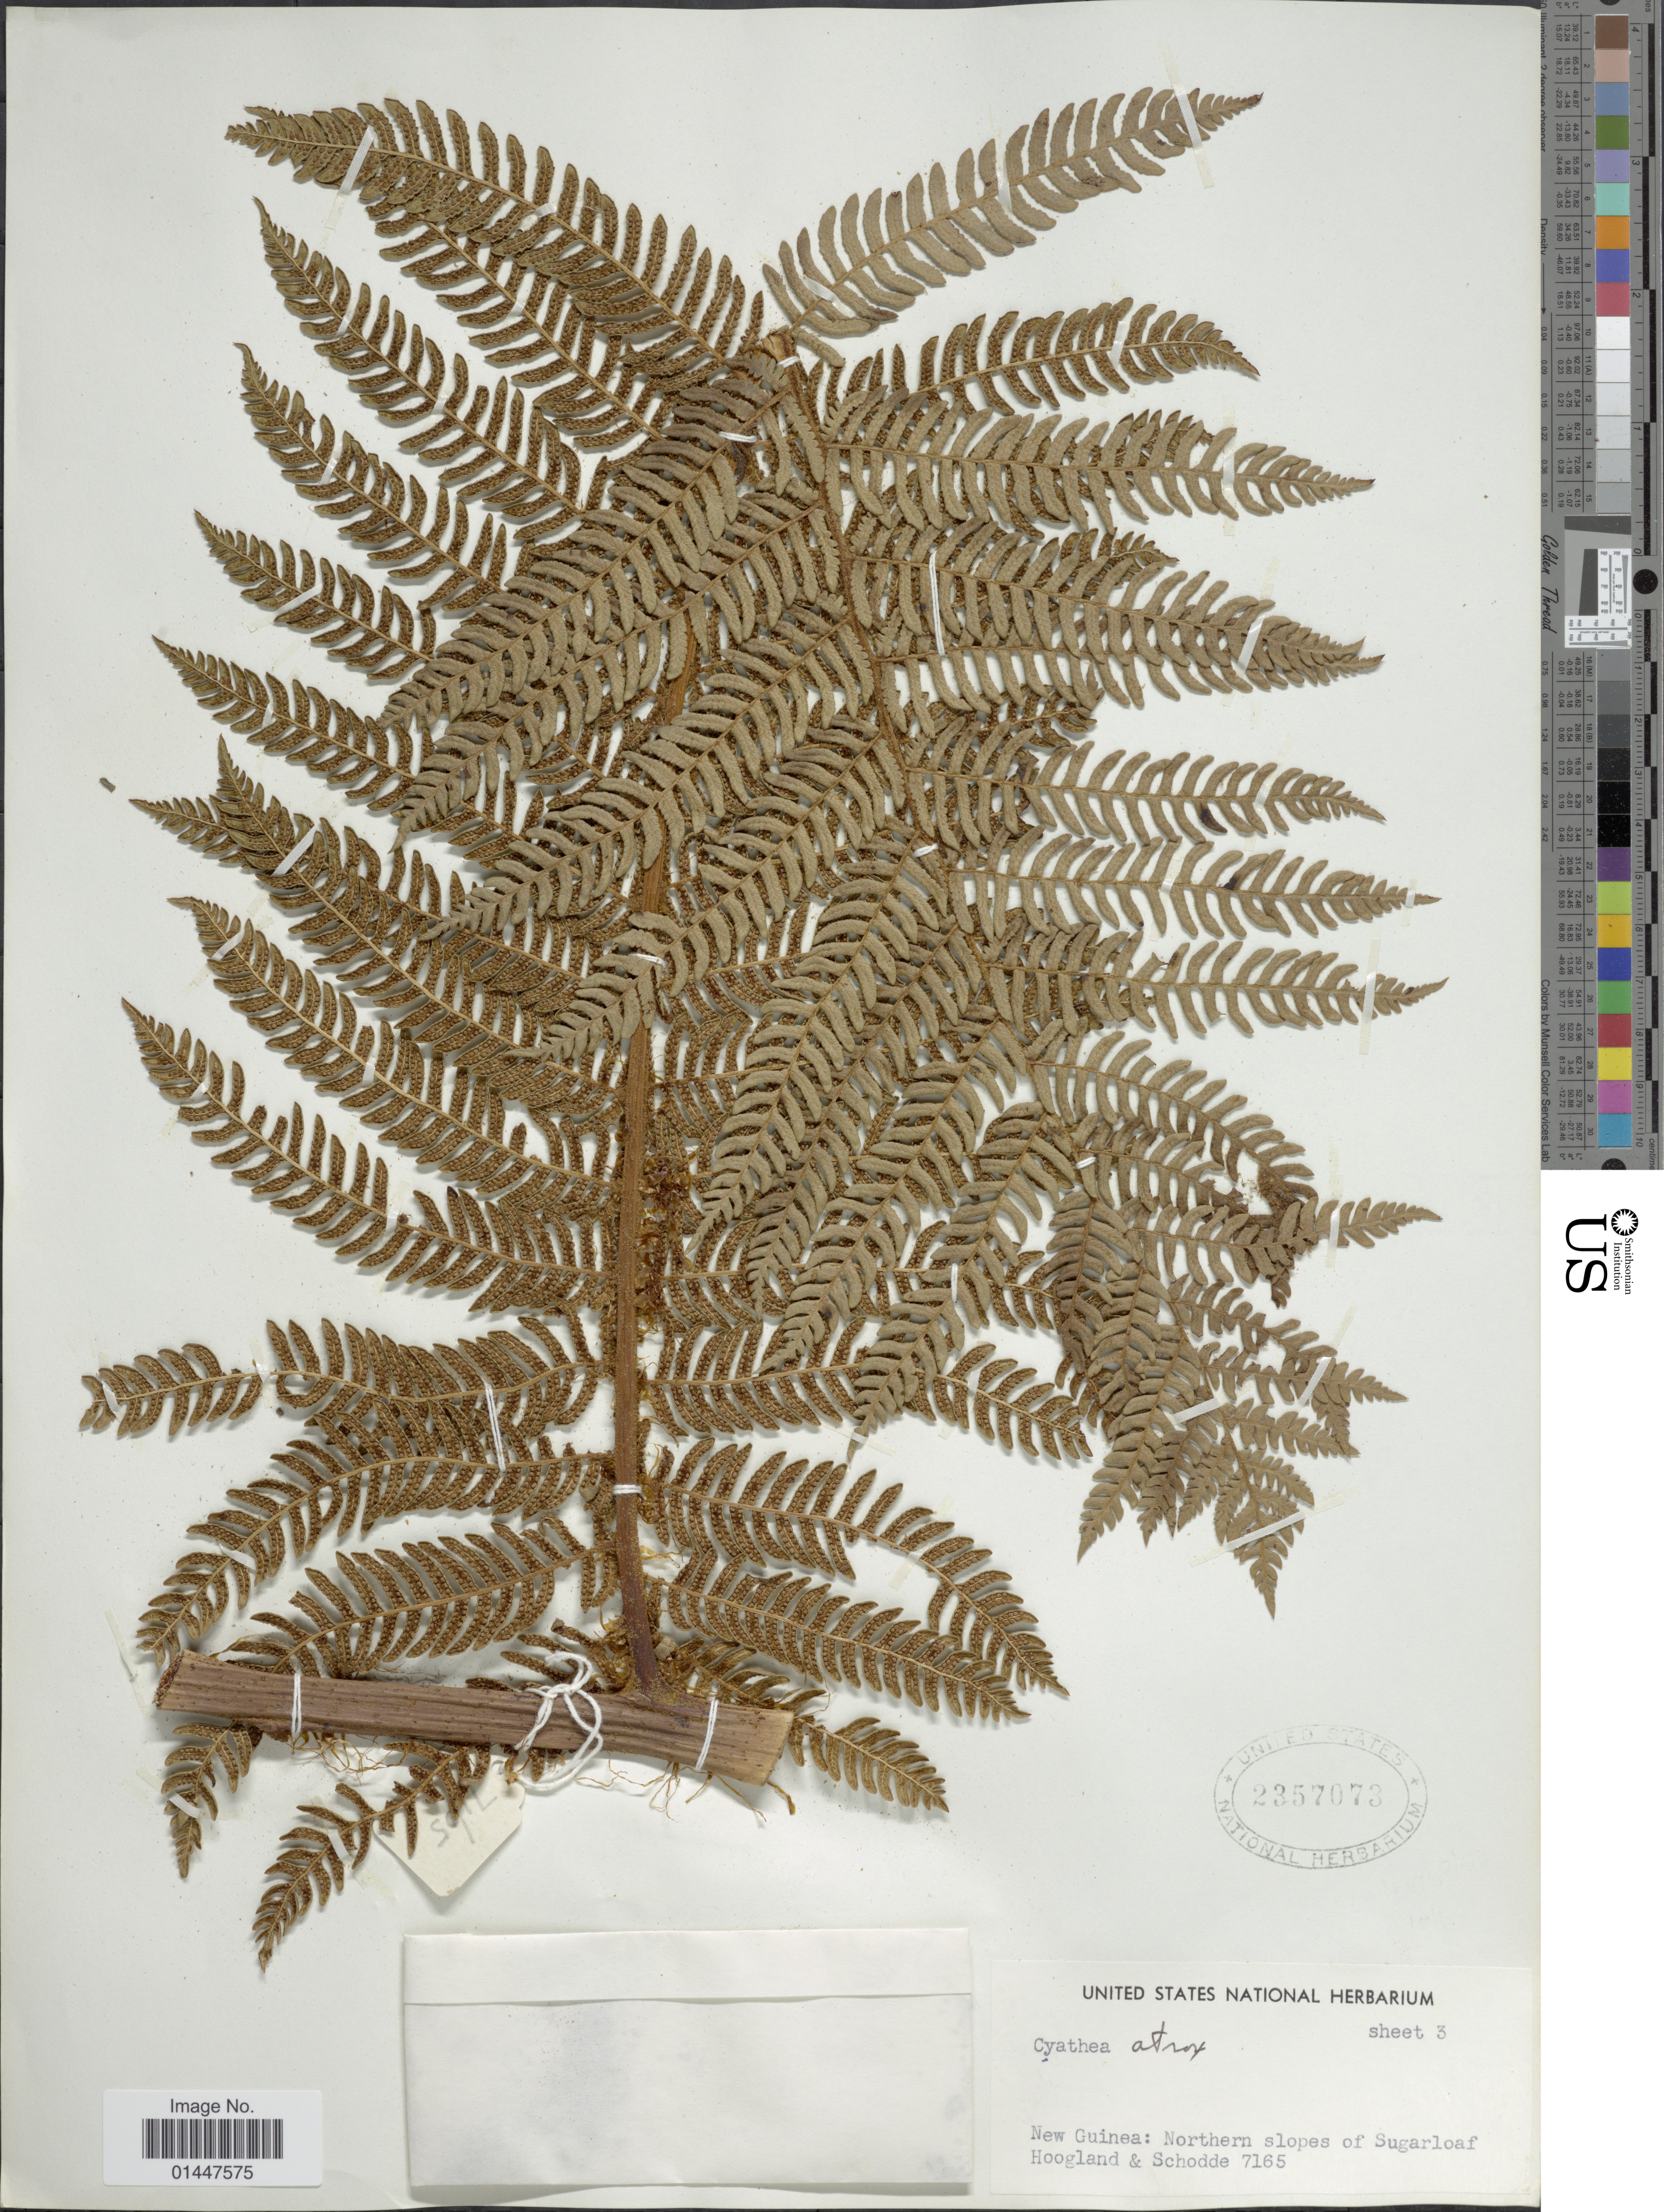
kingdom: Plantae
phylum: Tracheophyta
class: Polypodiopsida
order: Cyatheales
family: Cyatheaceae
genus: Sphaeropteris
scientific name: Sphaeropteris atrox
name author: (C. Chr.) R.M. Tryon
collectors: R. D. Hoogland & Schodde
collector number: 7165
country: Papua New Guinea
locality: Northern slopes of Sugarloaf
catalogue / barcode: US 2357073